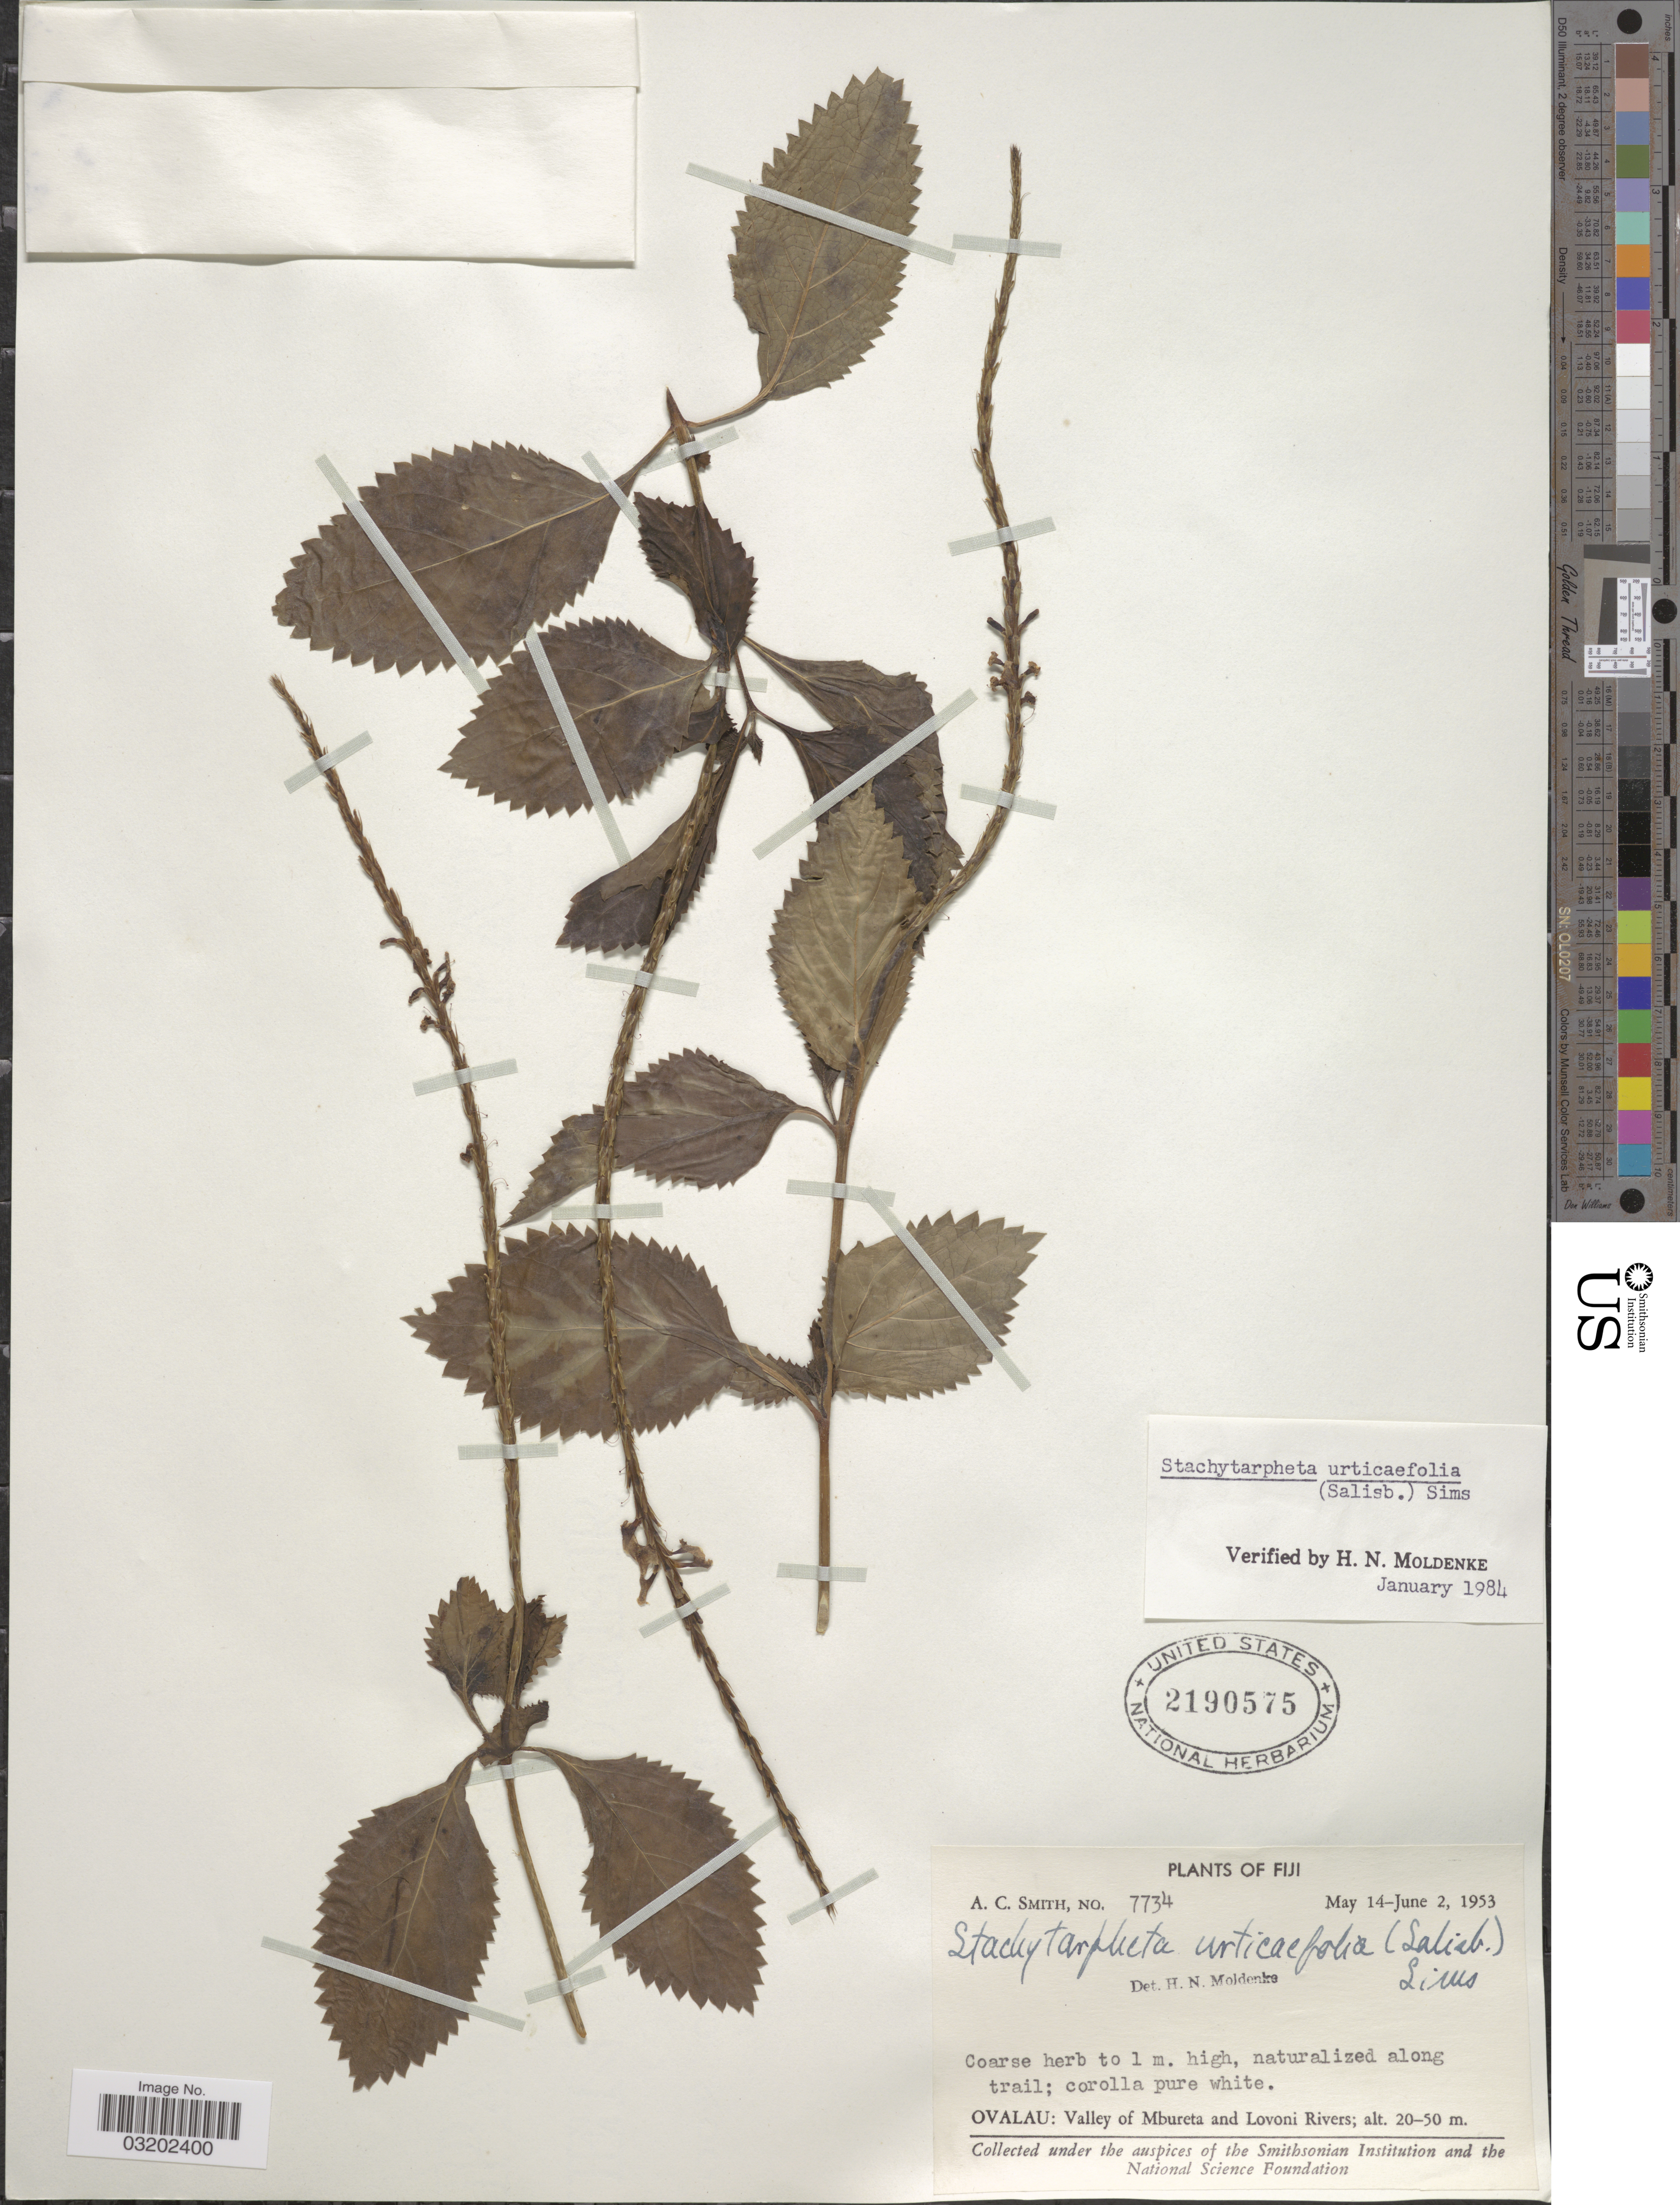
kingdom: Plantae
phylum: Tracheophyta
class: Magnoliopsida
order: Lamiales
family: Verbenaceae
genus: Stachytarpheta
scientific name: Stachytarpheta urticifolia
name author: Sims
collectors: A. C. Smith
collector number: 7734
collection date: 1953-05-14/1953-06-02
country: Fiji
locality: Ovalau: Valley of Mbureta and Lovoni Rivers.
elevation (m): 20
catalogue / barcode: US 2190575